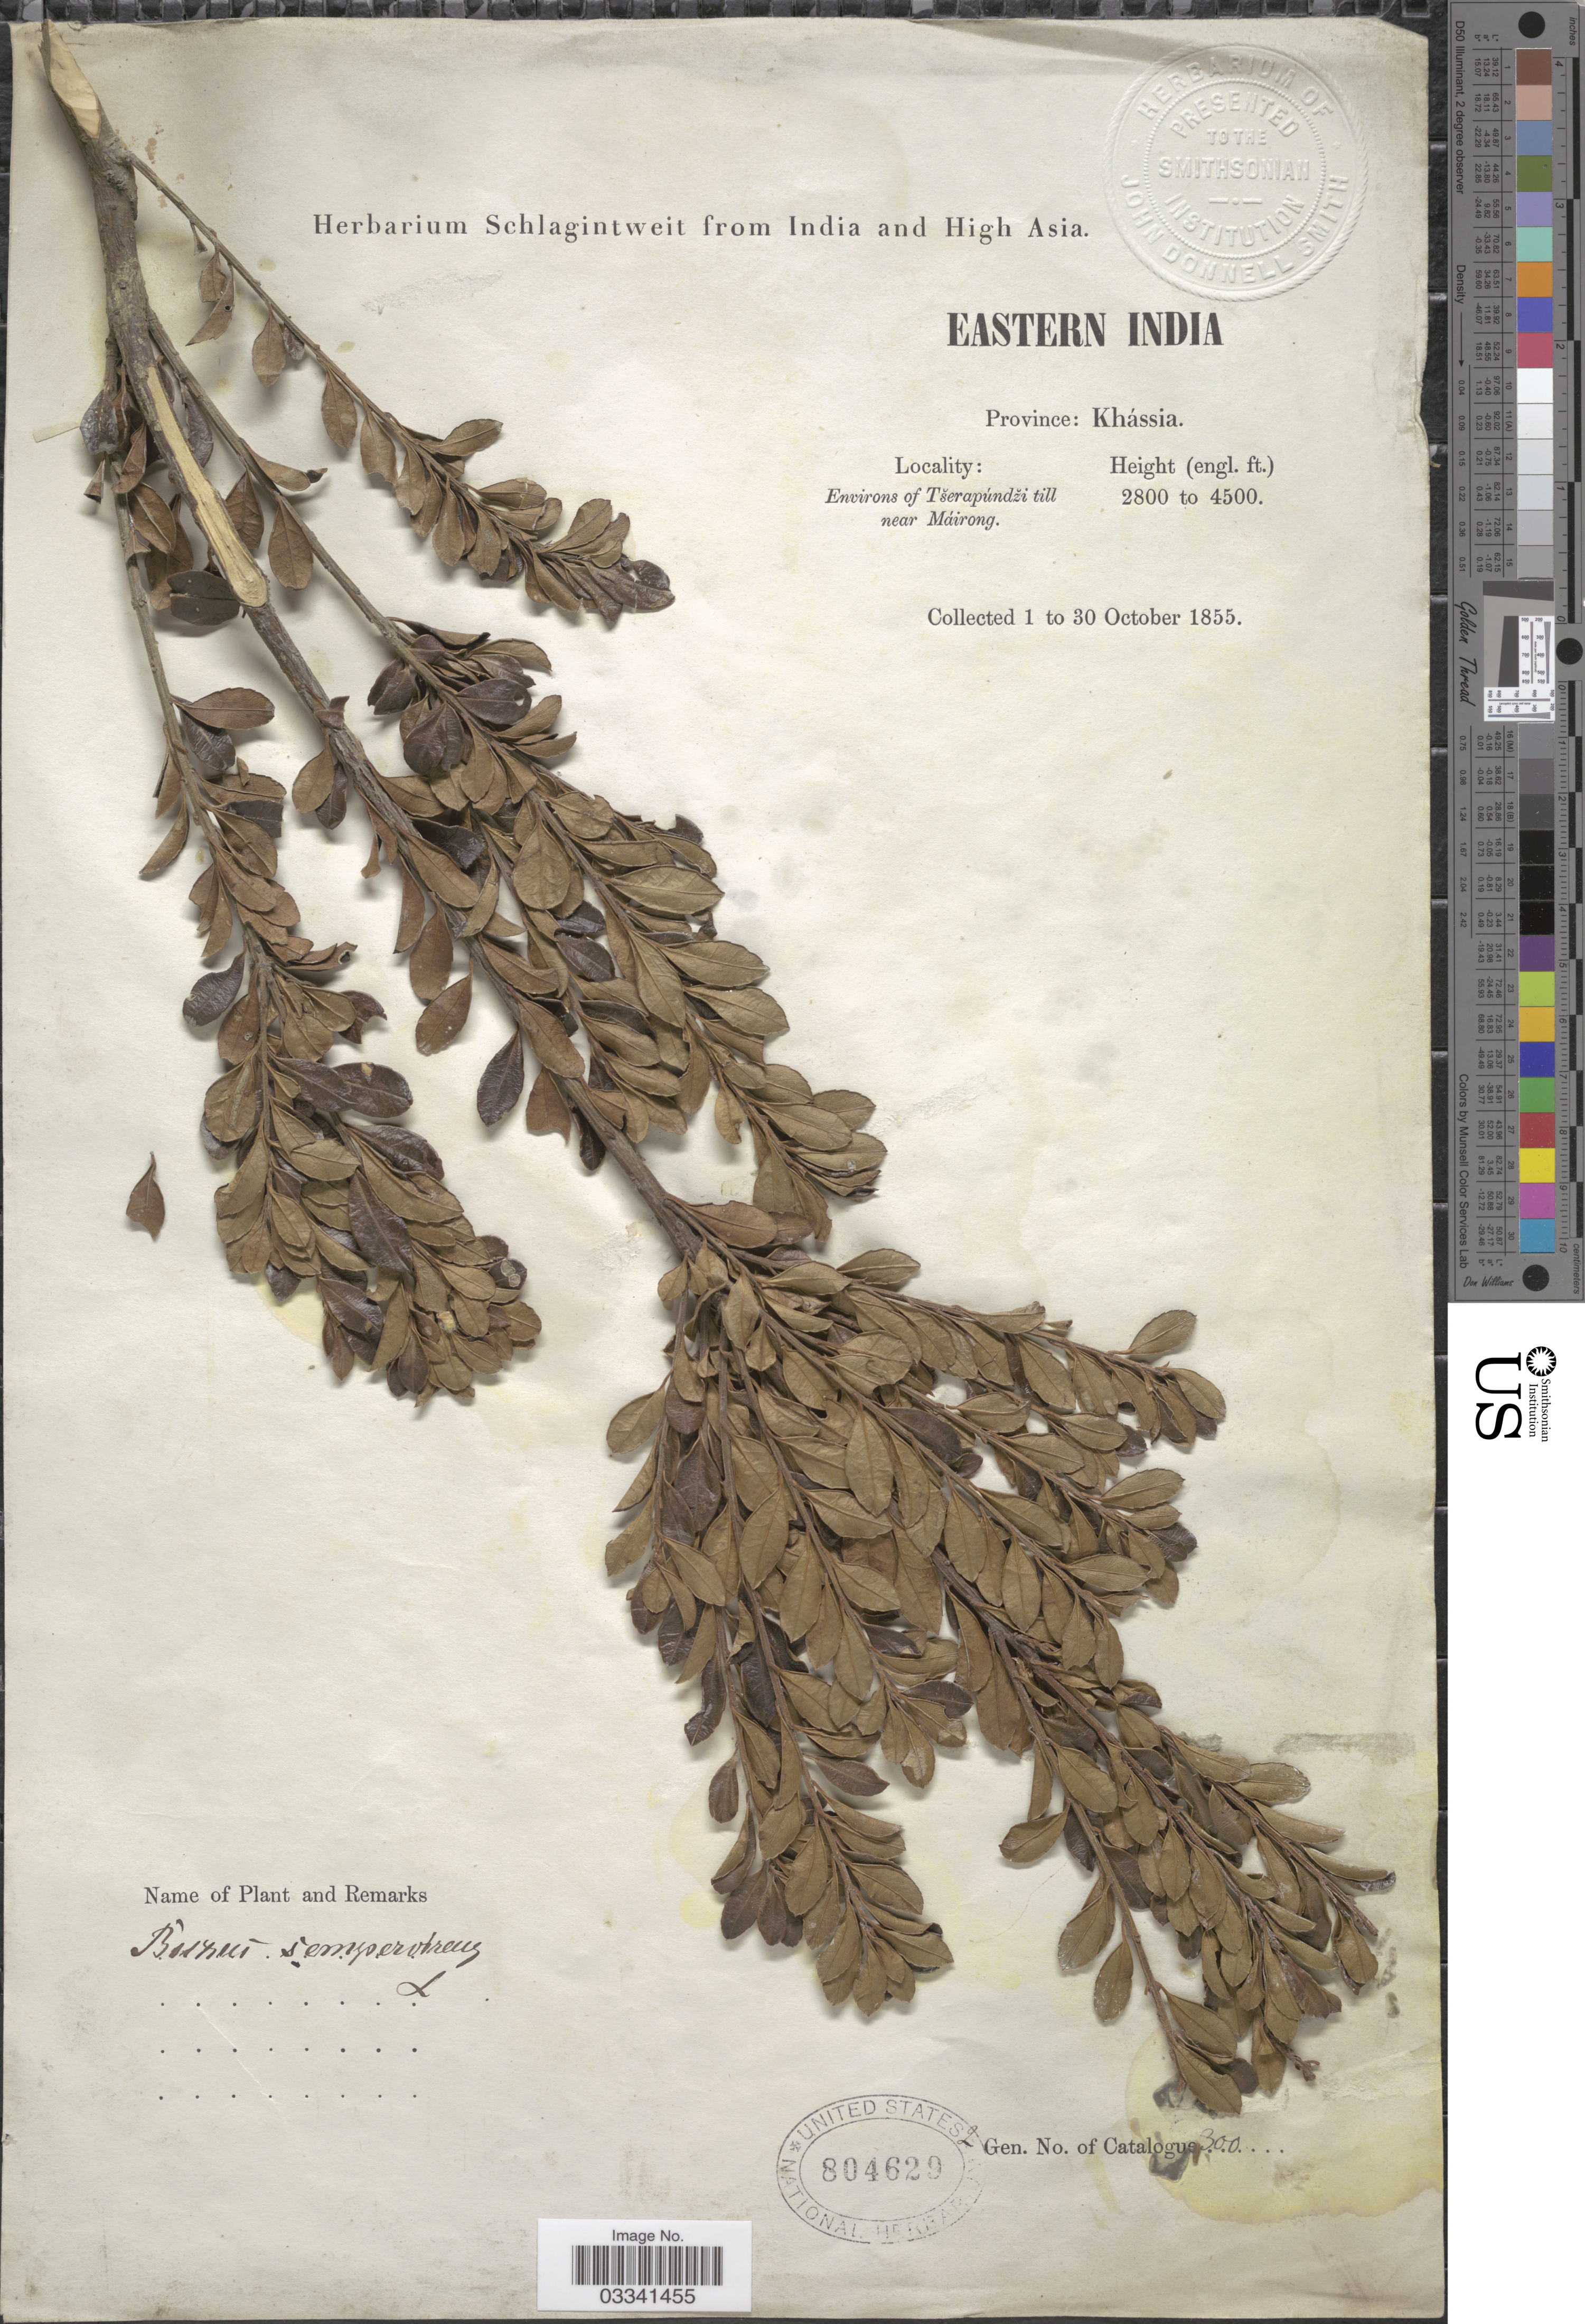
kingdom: Plantae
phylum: Tracheophyta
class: Magnoliopsida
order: Buxales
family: Buxaceae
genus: Buxus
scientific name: Buxus sempervirens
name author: L.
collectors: ex herb. Schlagintweit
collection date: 1855-10-01/1855-10-30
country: India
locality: Eastern India. Province: Khássia. Environs of Tšerapúndži till near Máirong.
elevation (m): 853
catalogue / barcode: US 804629